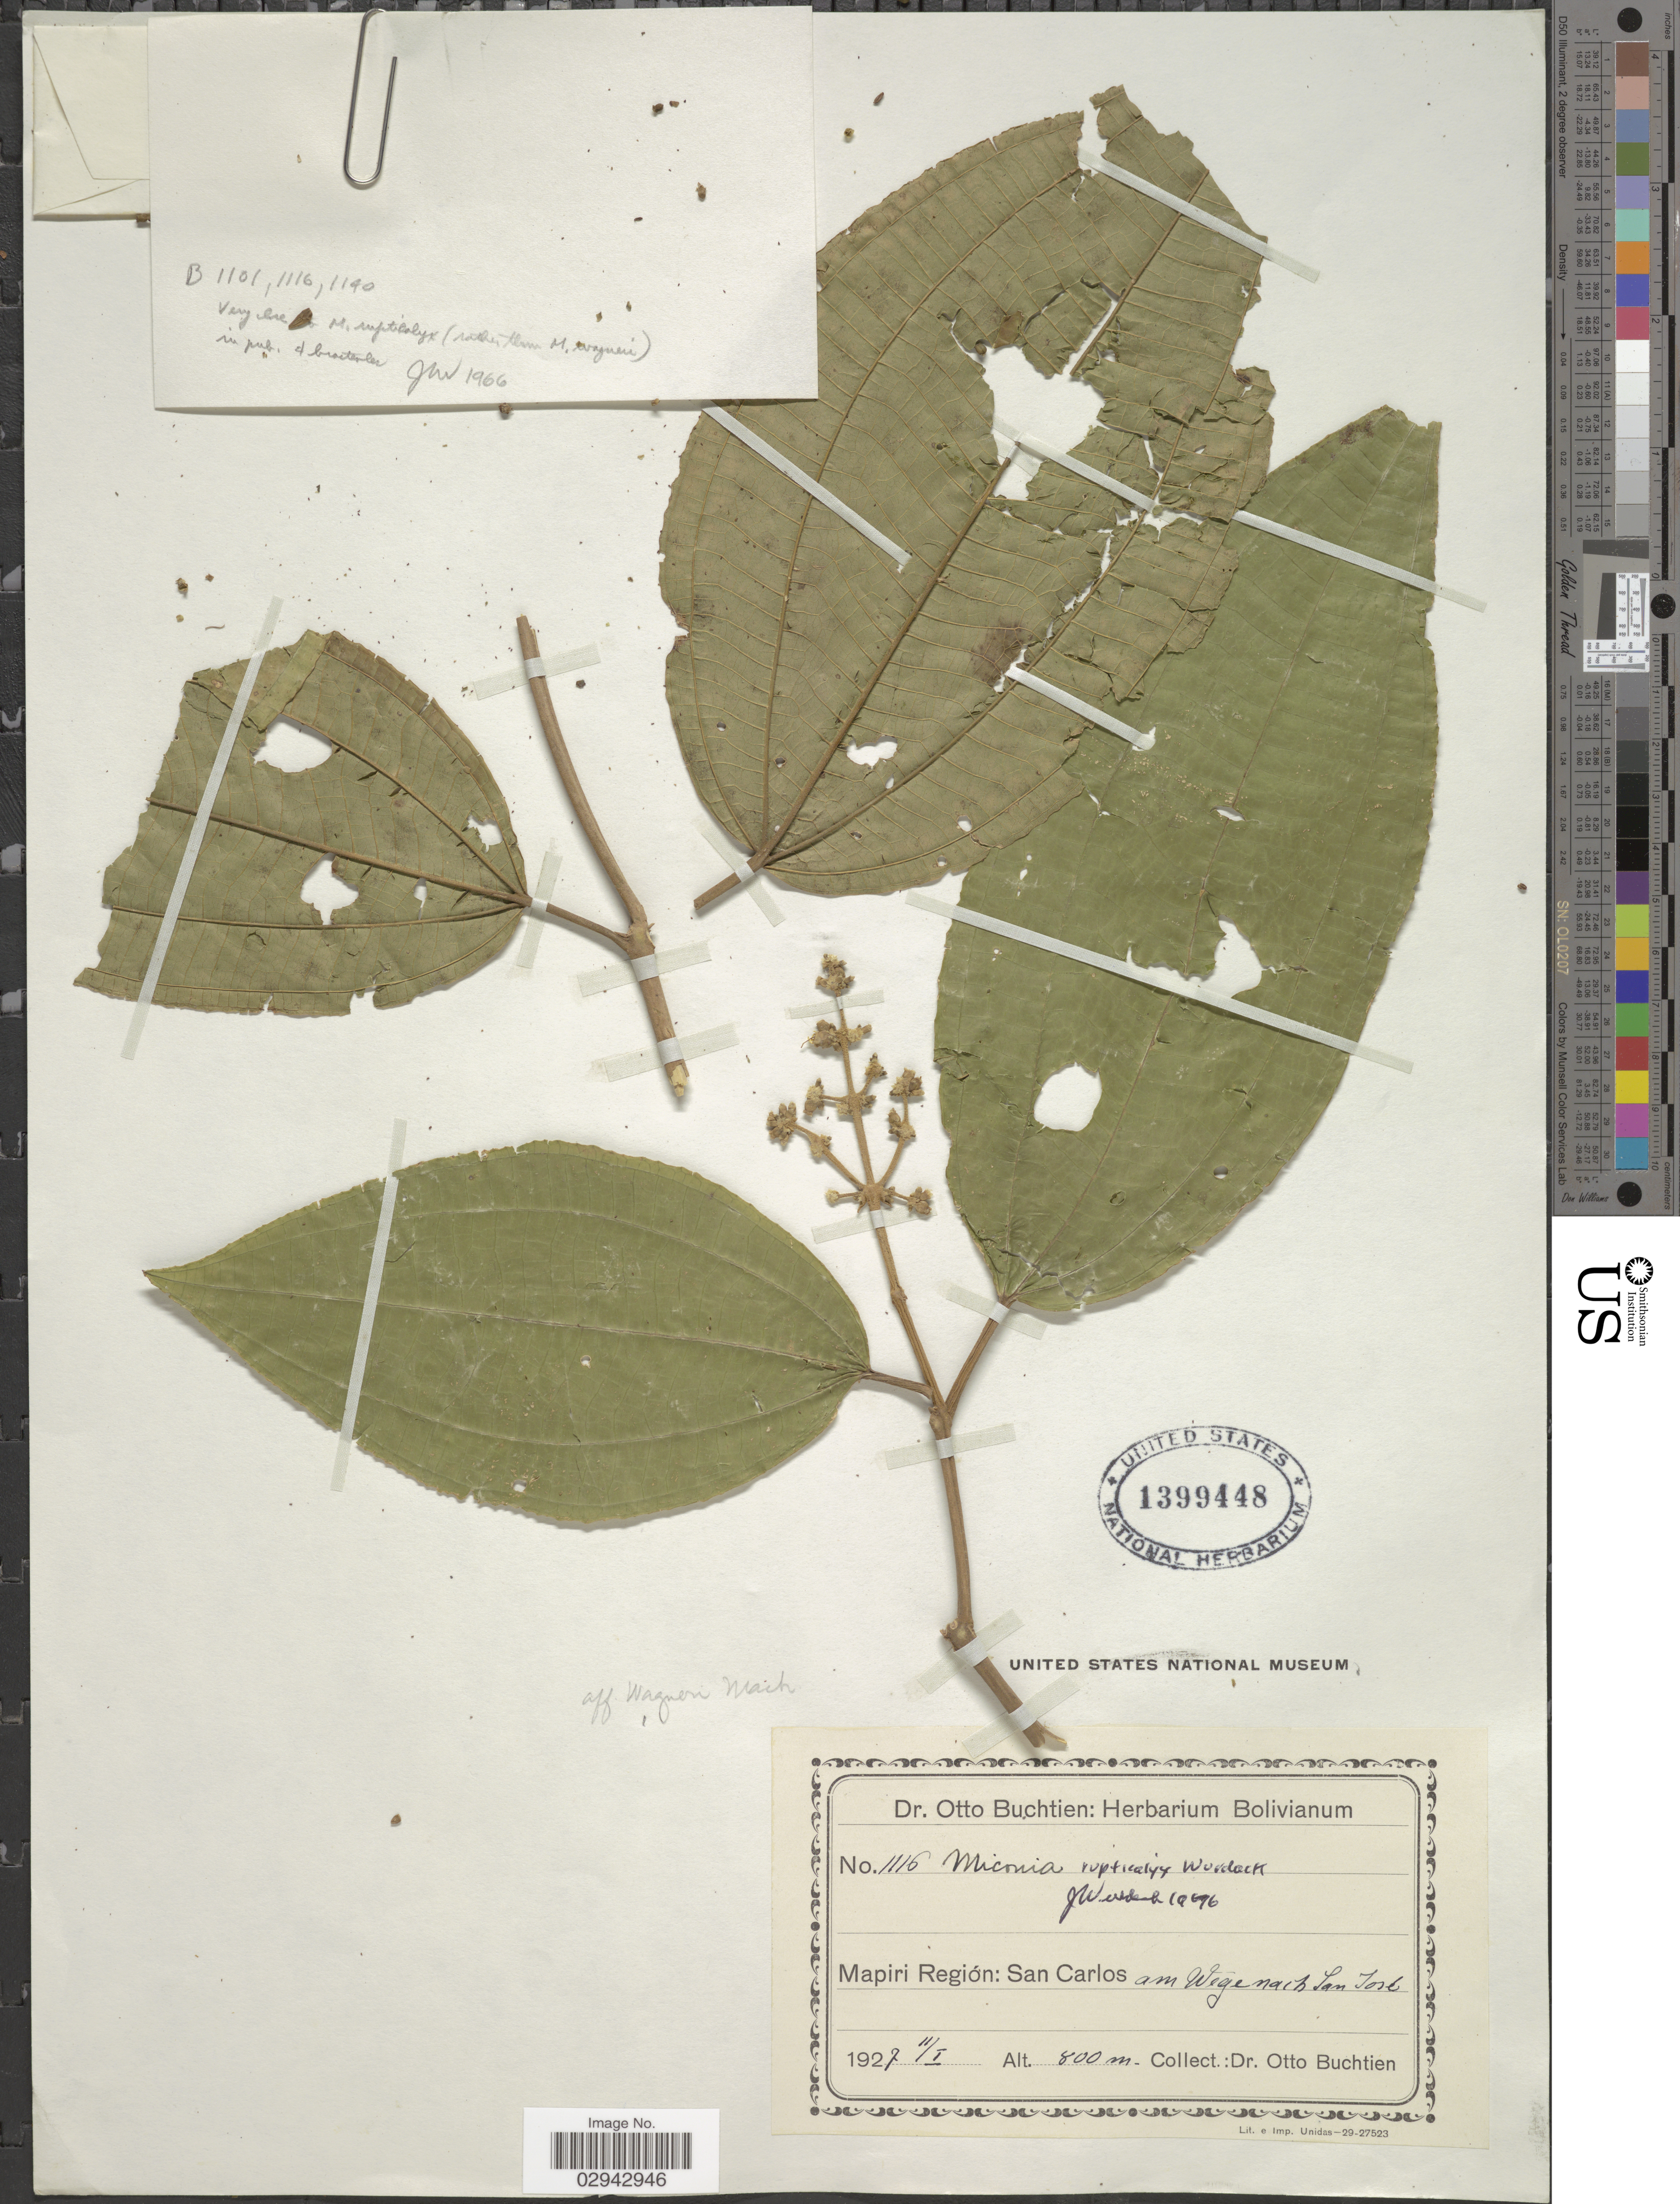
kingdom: Plantae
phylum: Tracheophyta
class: Magnoliopsida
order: Myrtales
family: Melastomataceae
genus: Miconia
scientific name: Miconia rupticalyx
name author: Wurdack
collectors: O. Buchtien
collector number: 1116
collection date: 1927-01-11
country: Bolivia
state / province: La Paz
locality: Mapiri Región: San Carlos am Wege nach San José.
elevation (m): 800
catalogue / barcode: US 1399448